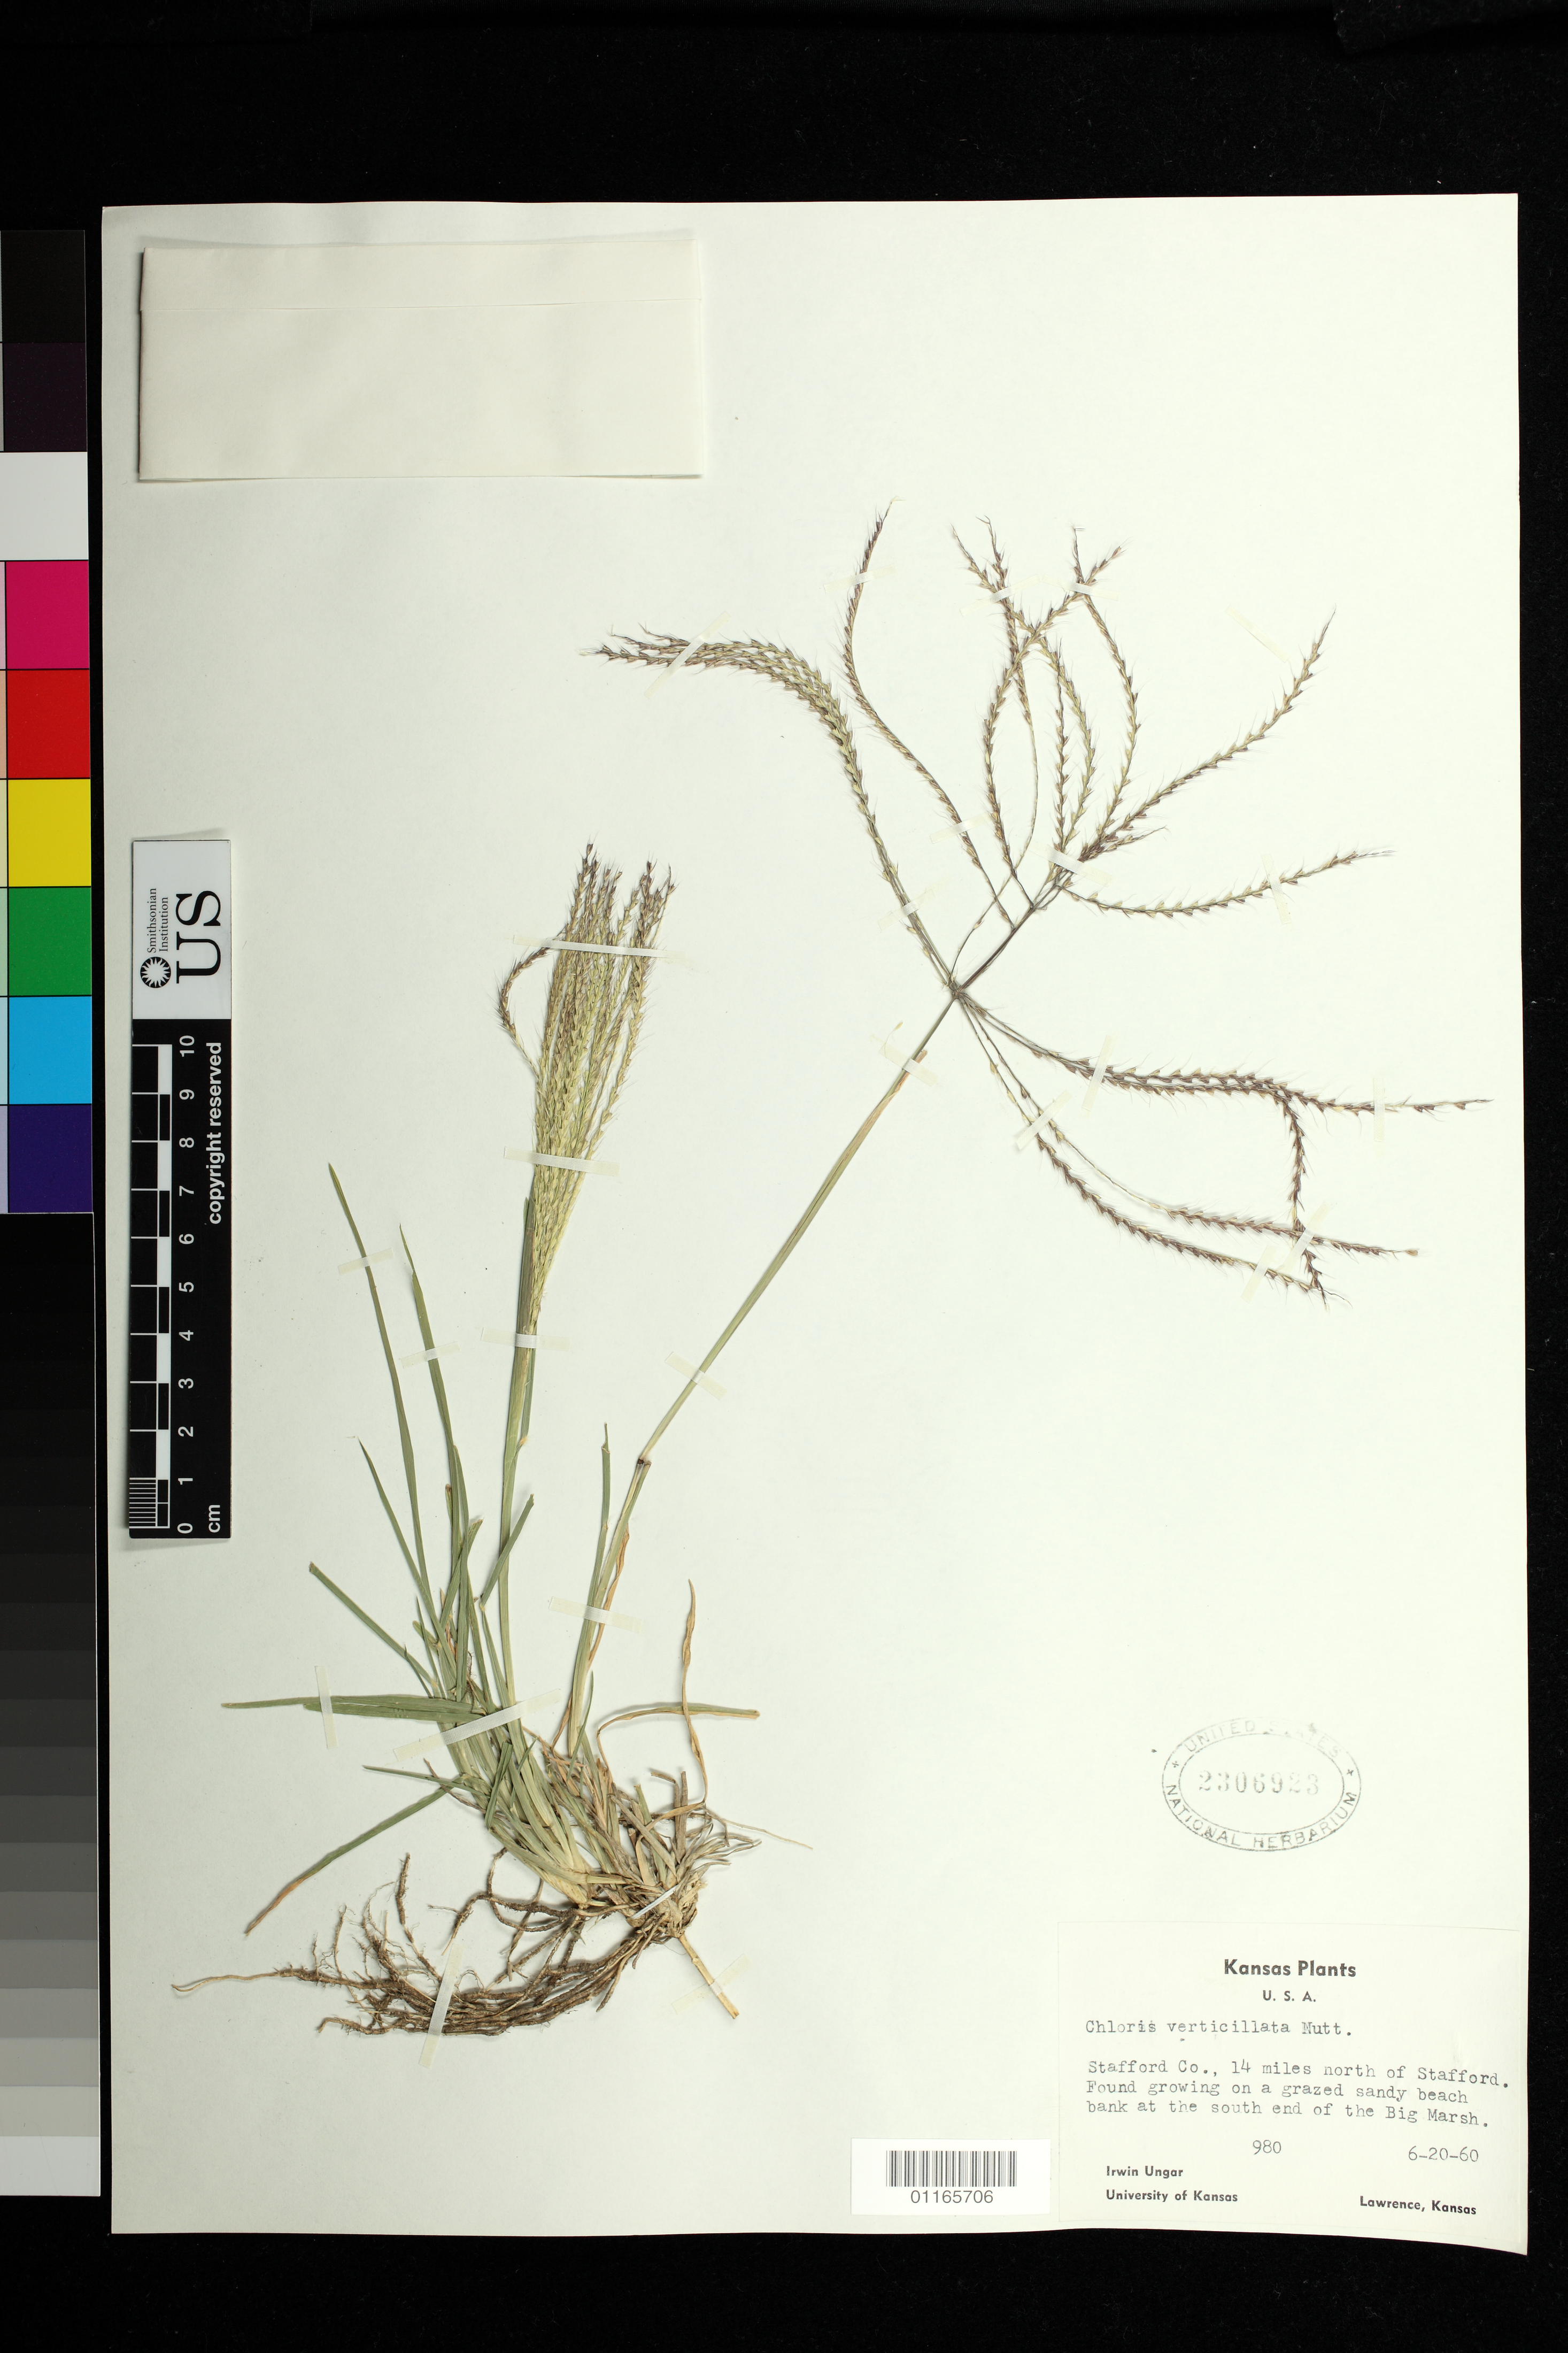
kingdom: Plantae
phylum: Tracheophyta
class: Liliopsida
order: Poales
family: Poaceae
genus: Chloris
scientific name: Chloris verticillata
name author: Nutt.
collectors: I. Ungar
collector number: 980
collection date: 1960-06-20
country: United States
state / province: Kansas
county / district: Stafford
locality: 14 miles north of Stafford. Found growing on a grazed sandy beach bank at the south end of the Big Marsh.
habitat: Found growing on a grazed sandy beach bank.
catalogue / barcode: US 2306923